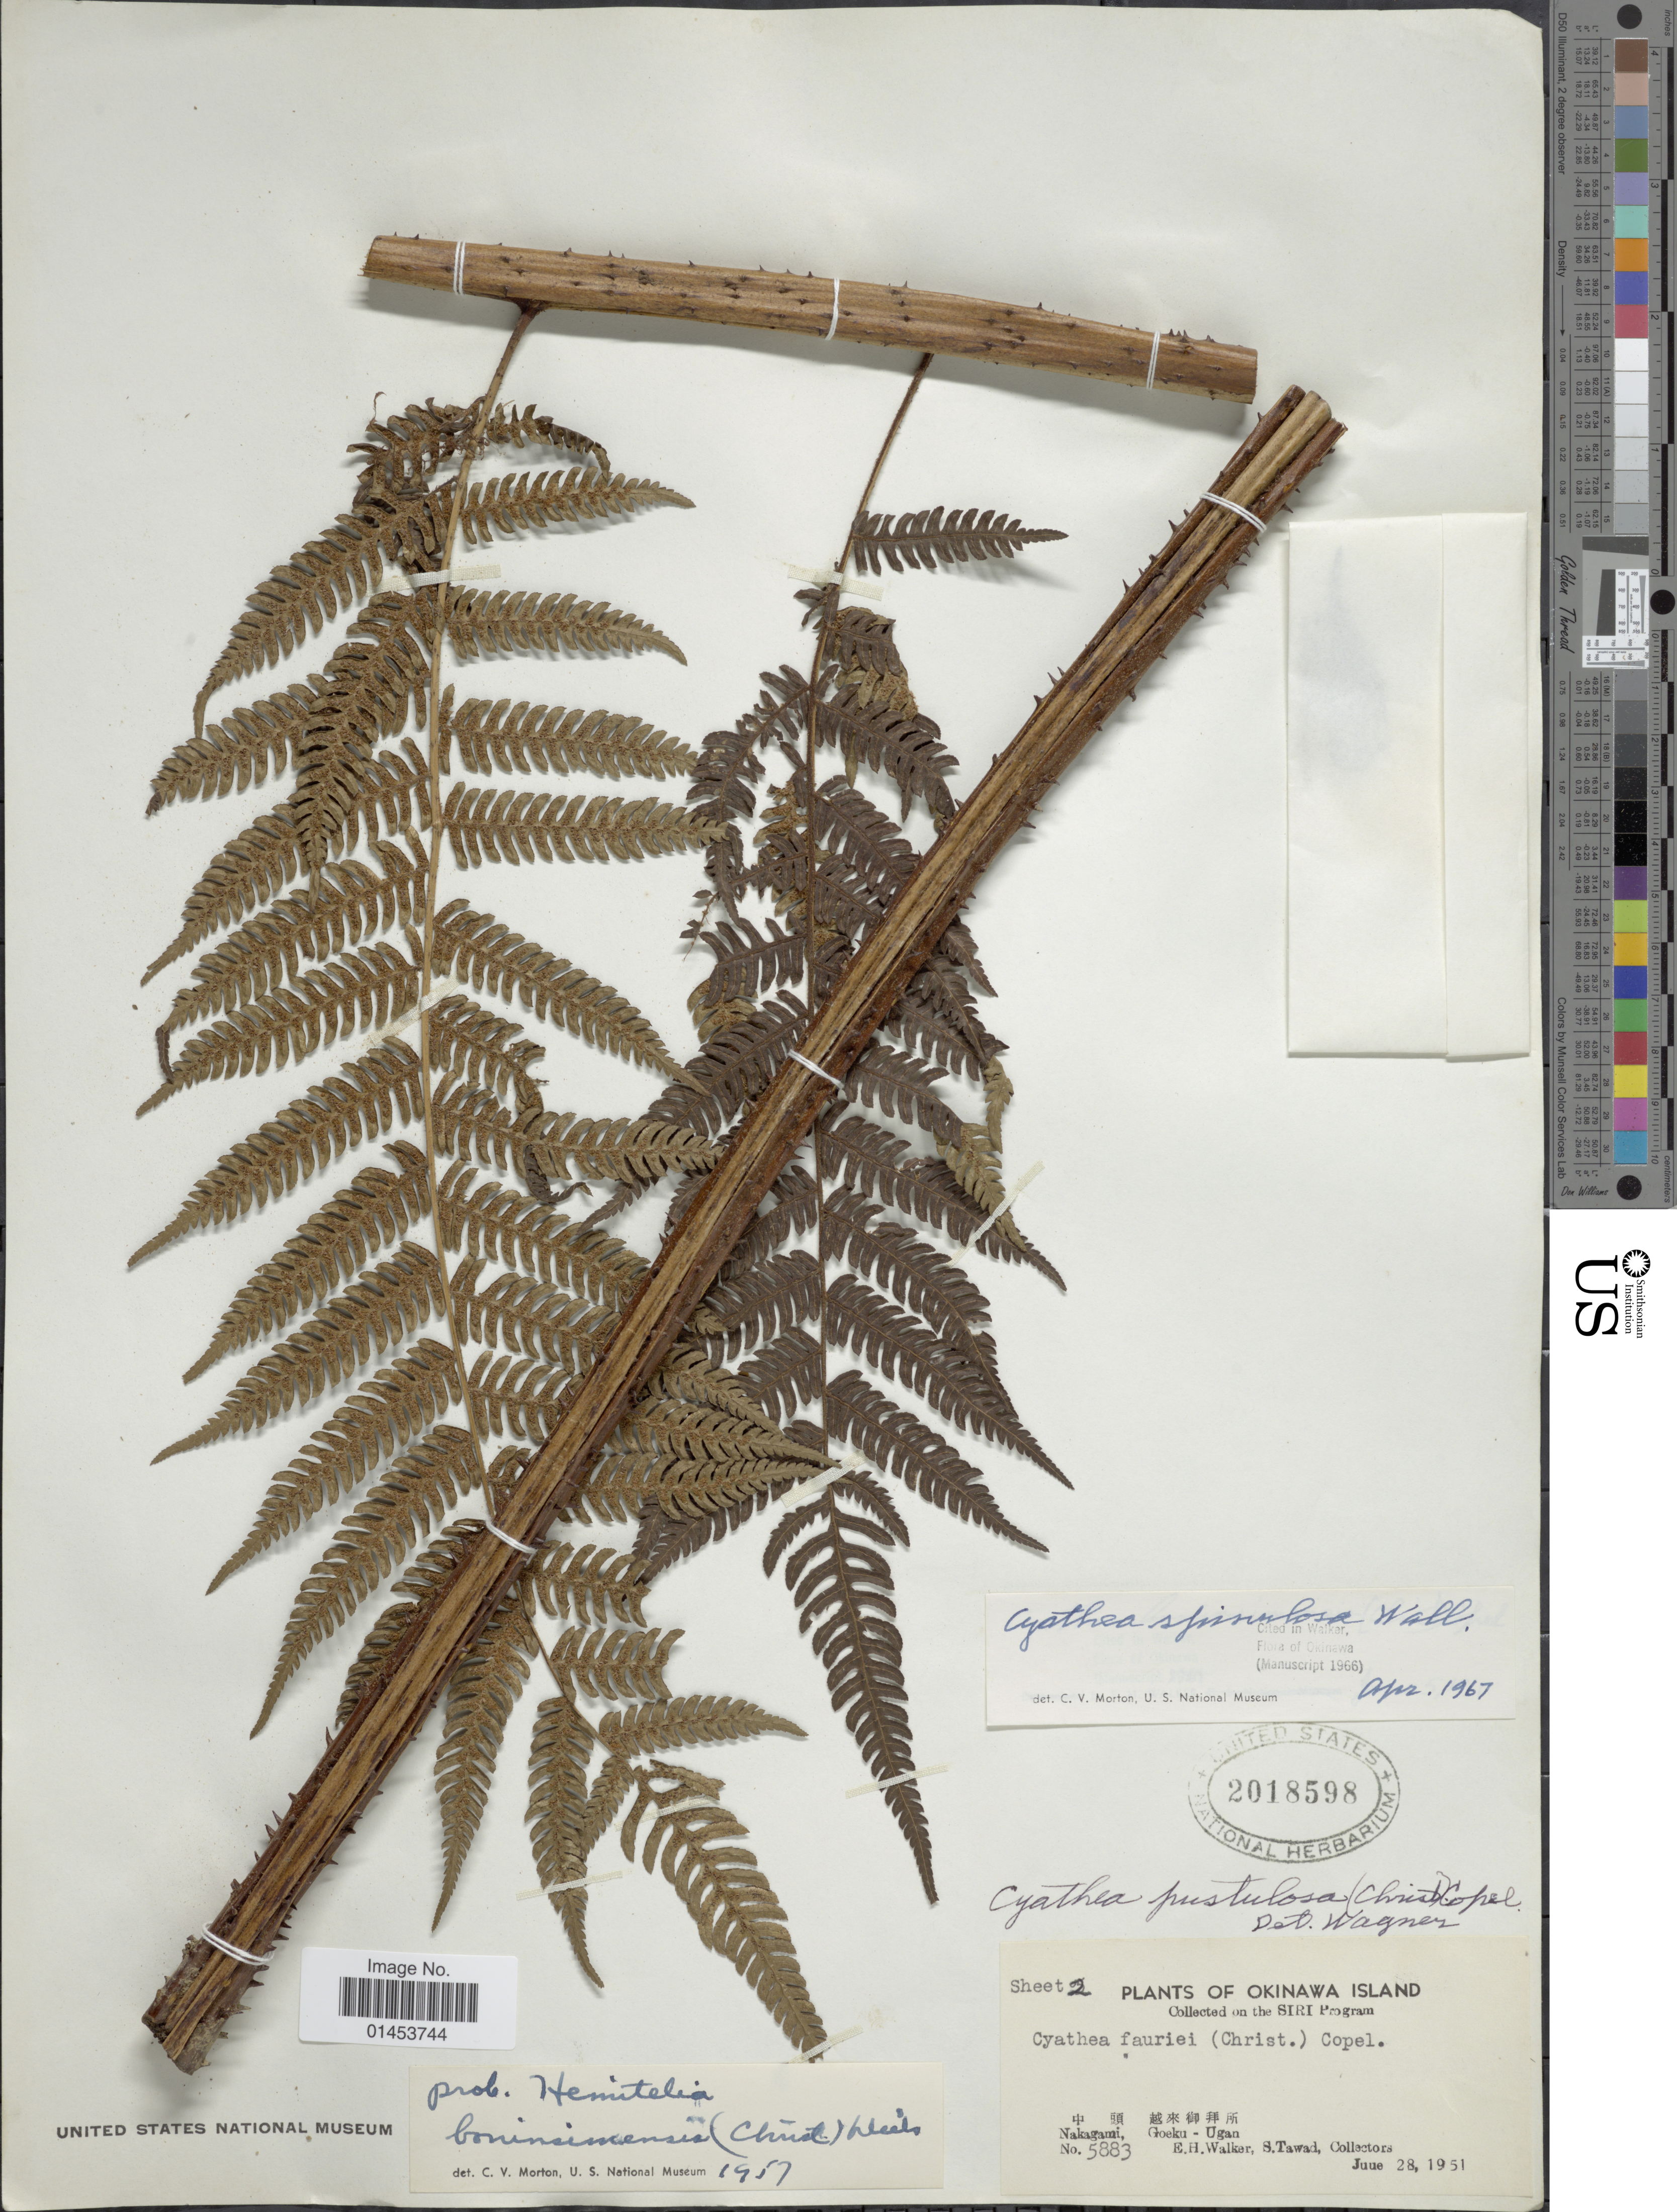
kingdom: Plantae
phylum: Tracheophyta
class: Polypodiopsida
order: Cyatheales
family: Cyatheaceae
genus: Cyathea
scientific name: Cyathea spinulosa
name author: Wall. ex Hook.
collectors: E. H. Walker & S. Tawad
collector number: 5883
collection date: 1951-06-28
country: Japan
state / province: Okinawa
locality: Okinawa Island, Nakagami, Goeku-Ugan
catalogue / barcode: US 2018598